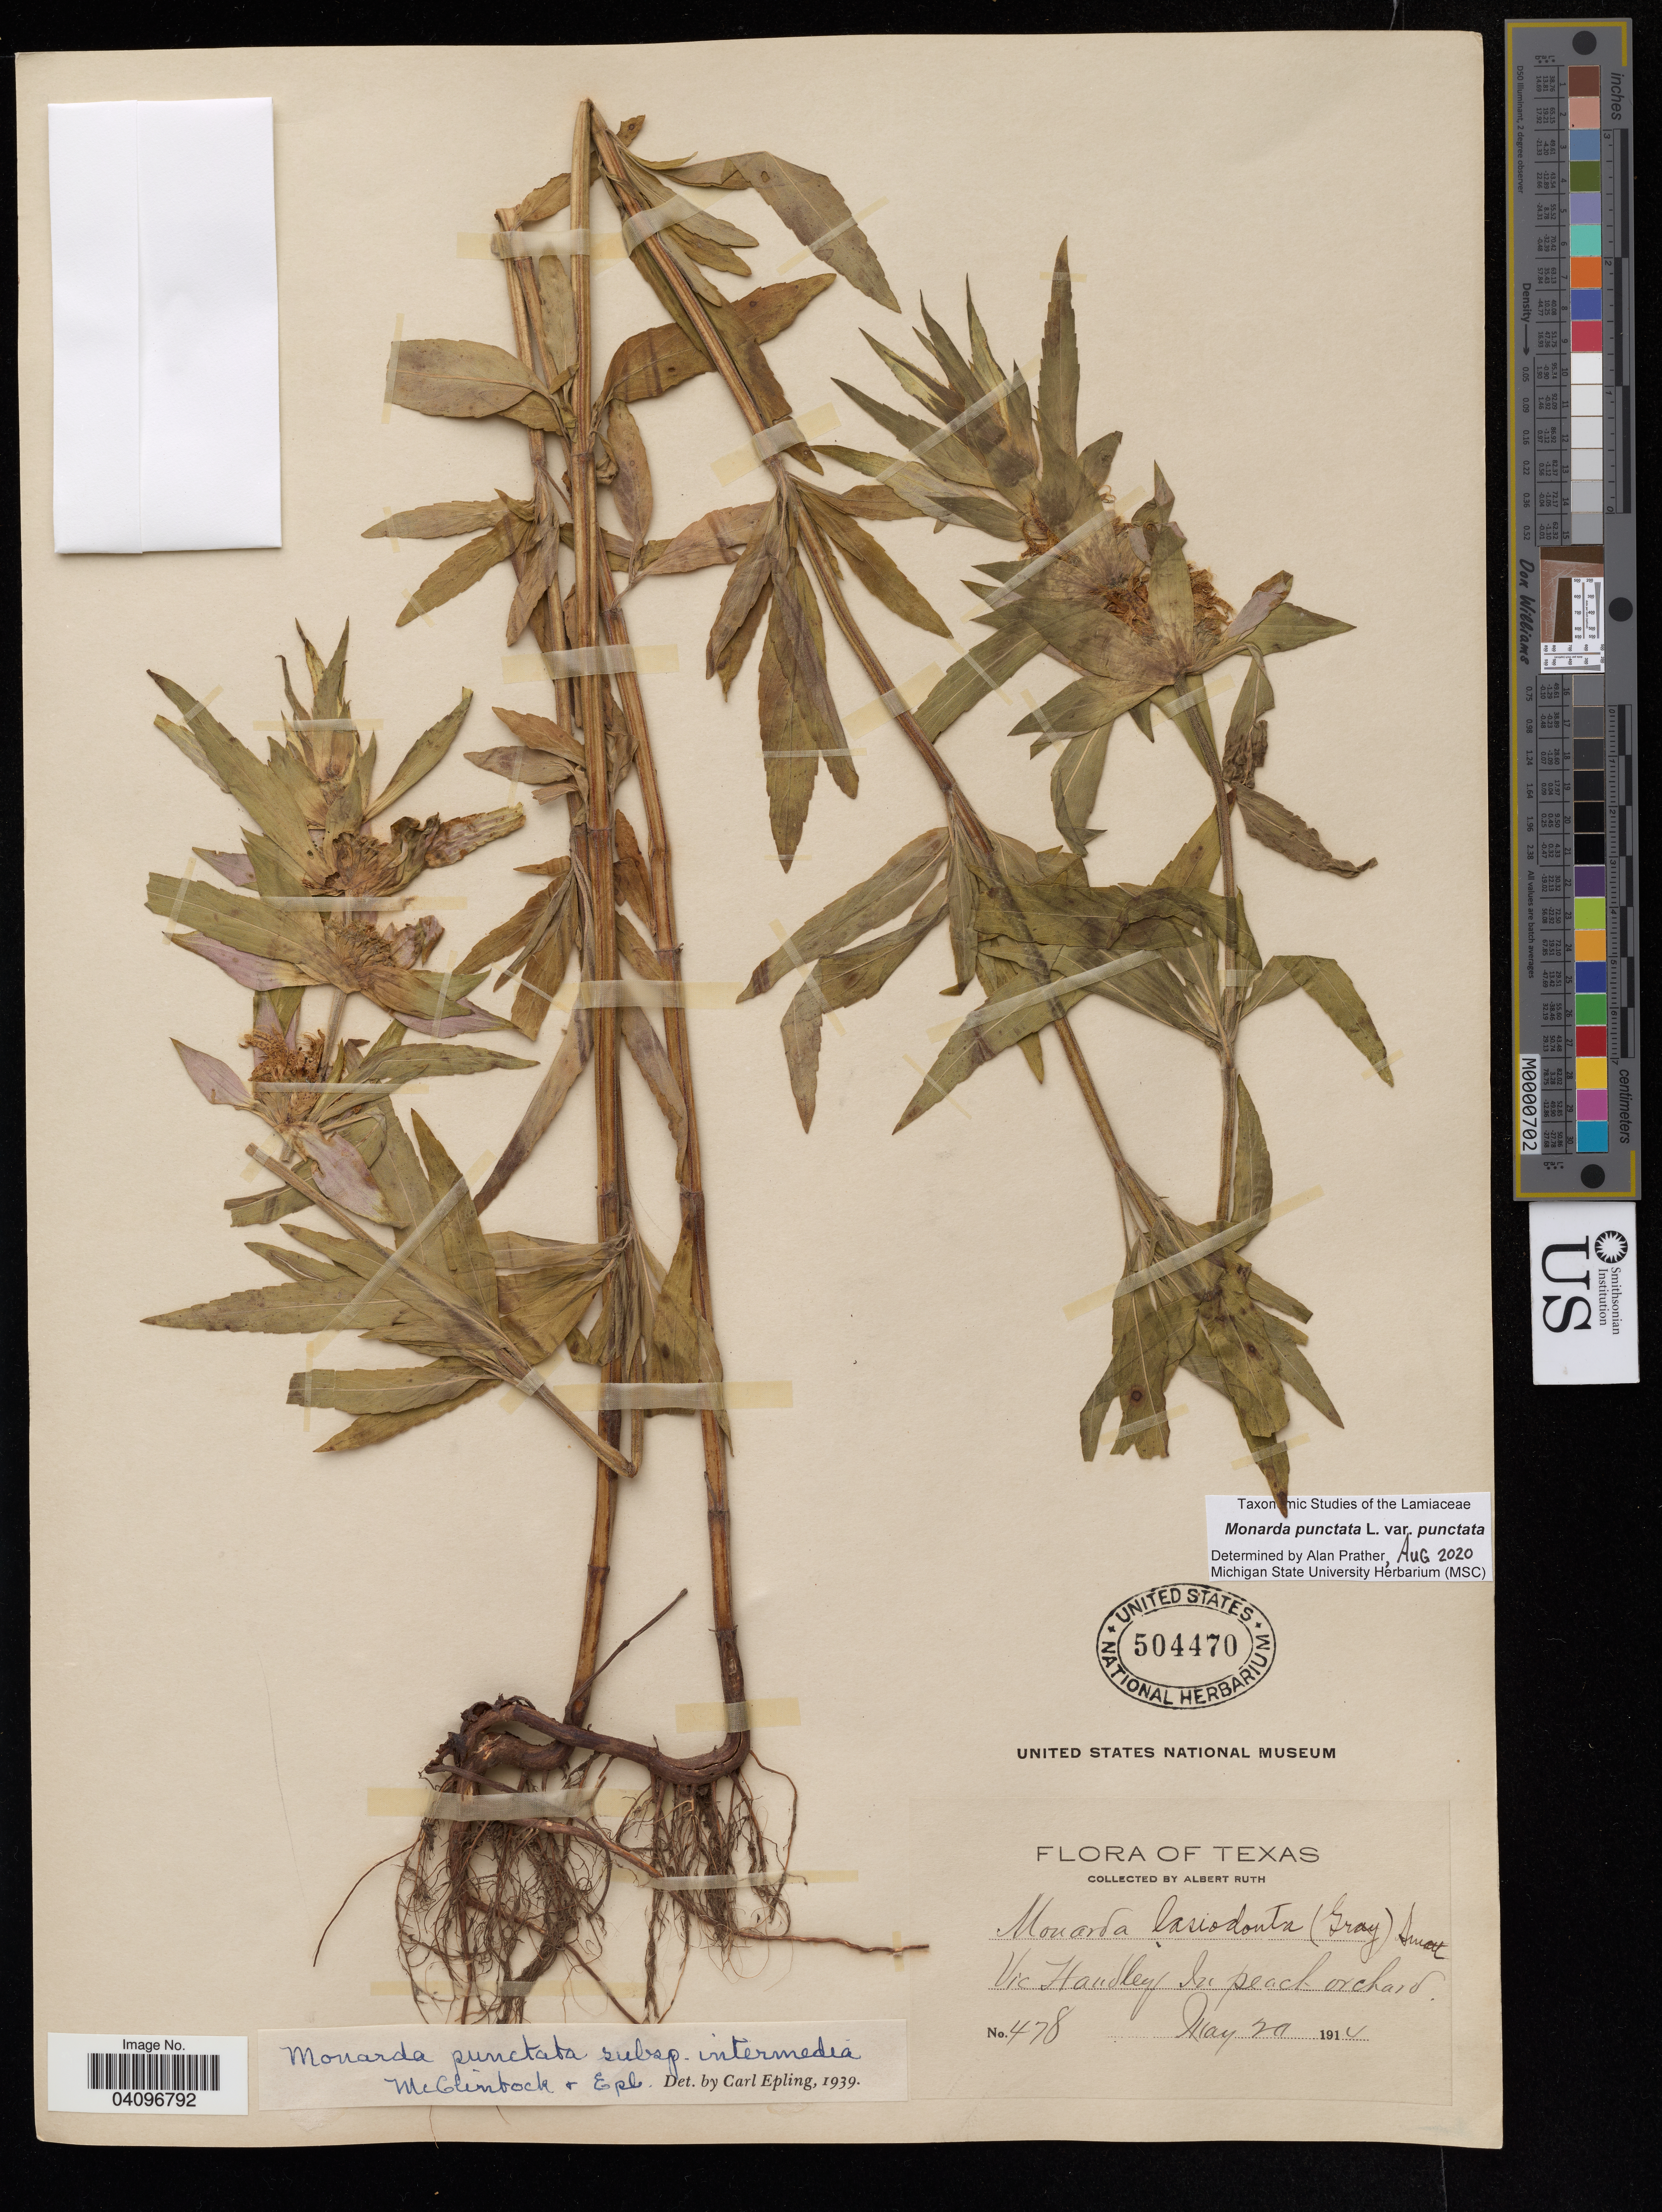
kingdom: Plantae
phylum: Tracheophyta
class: Magnoliopsida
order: Lamiales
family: Lamiaceae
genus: Monarda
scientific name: Monarda punctata var. punctata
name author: L.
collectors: A. Ruth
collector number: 478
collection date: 1914-05-29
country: United States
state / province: Texas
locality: Vic. Handley.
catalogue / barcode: US 504470